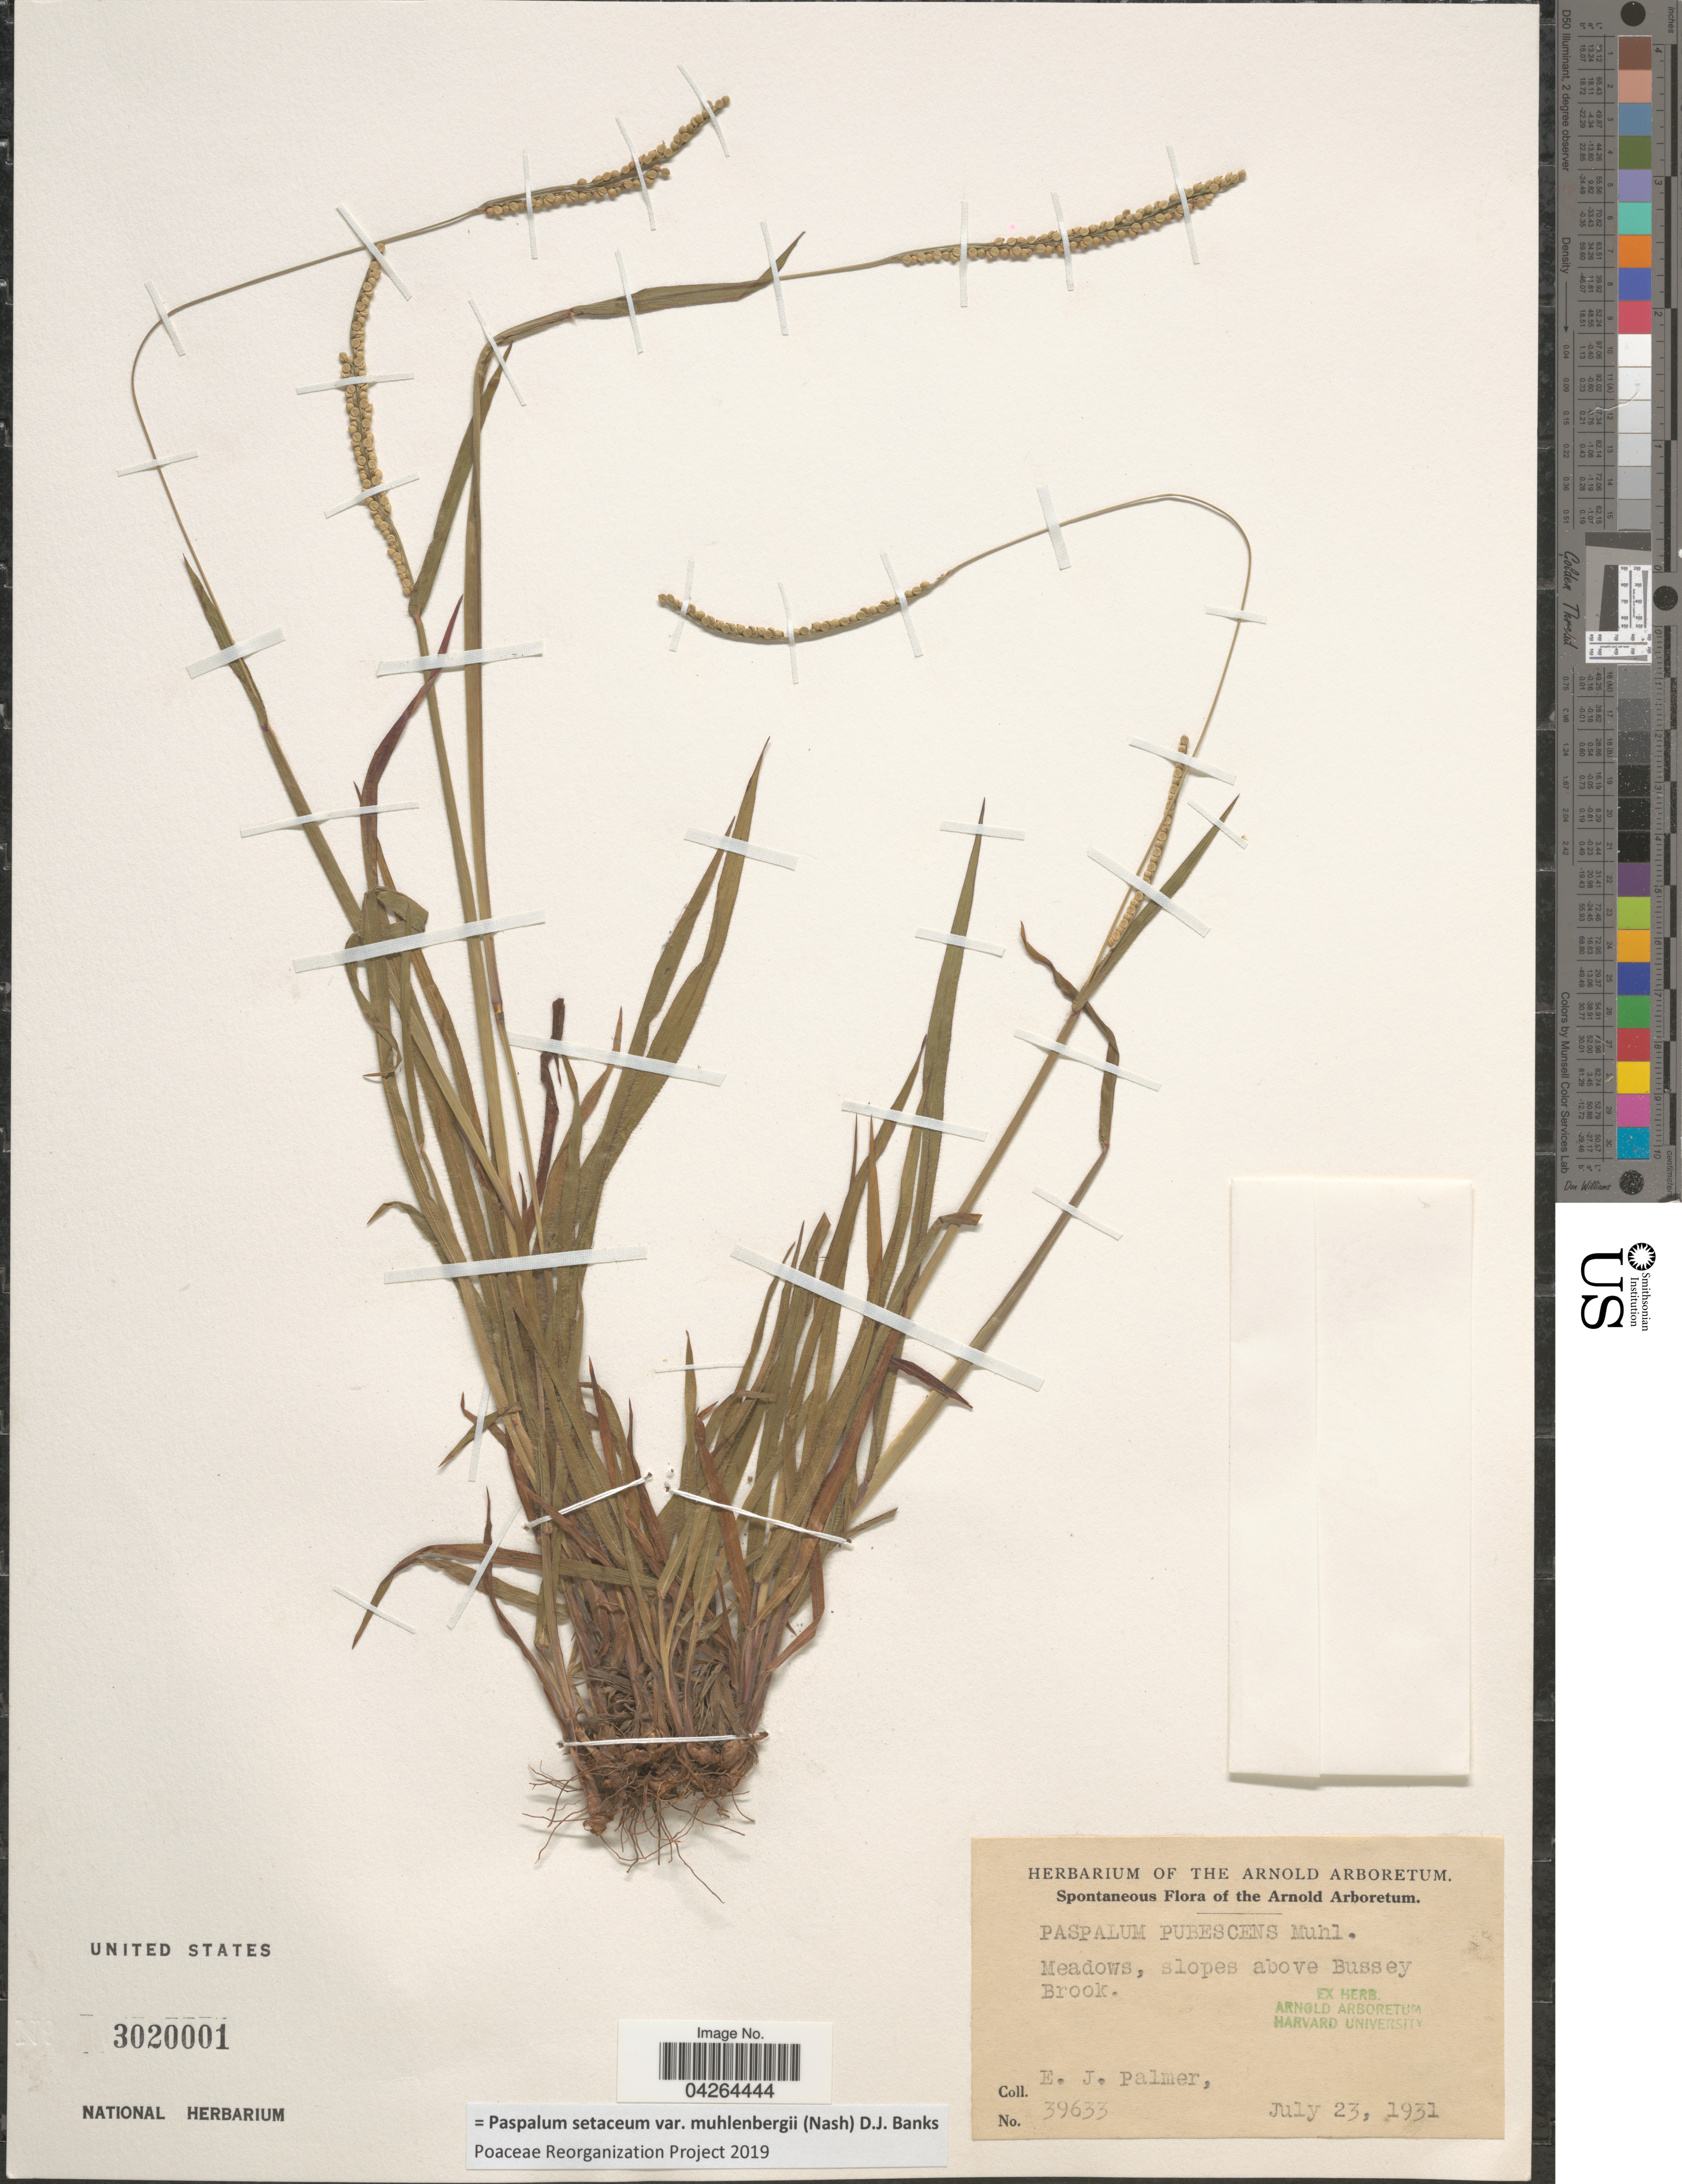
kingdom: Plantae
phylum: Tracheophyta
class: Liliopsida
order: Poales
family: Poaceae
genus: Paspalum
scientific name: Paspalum setaceum var. muhlenbergii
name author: (Nash) D.J. Banks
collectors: E. J. Palmer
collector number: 39633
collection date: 1931-07-23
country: United States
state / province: Massachusetts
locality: Arnold Arboretum. Meadows, slopes above Bussey Brook.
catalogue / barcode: US 3020001